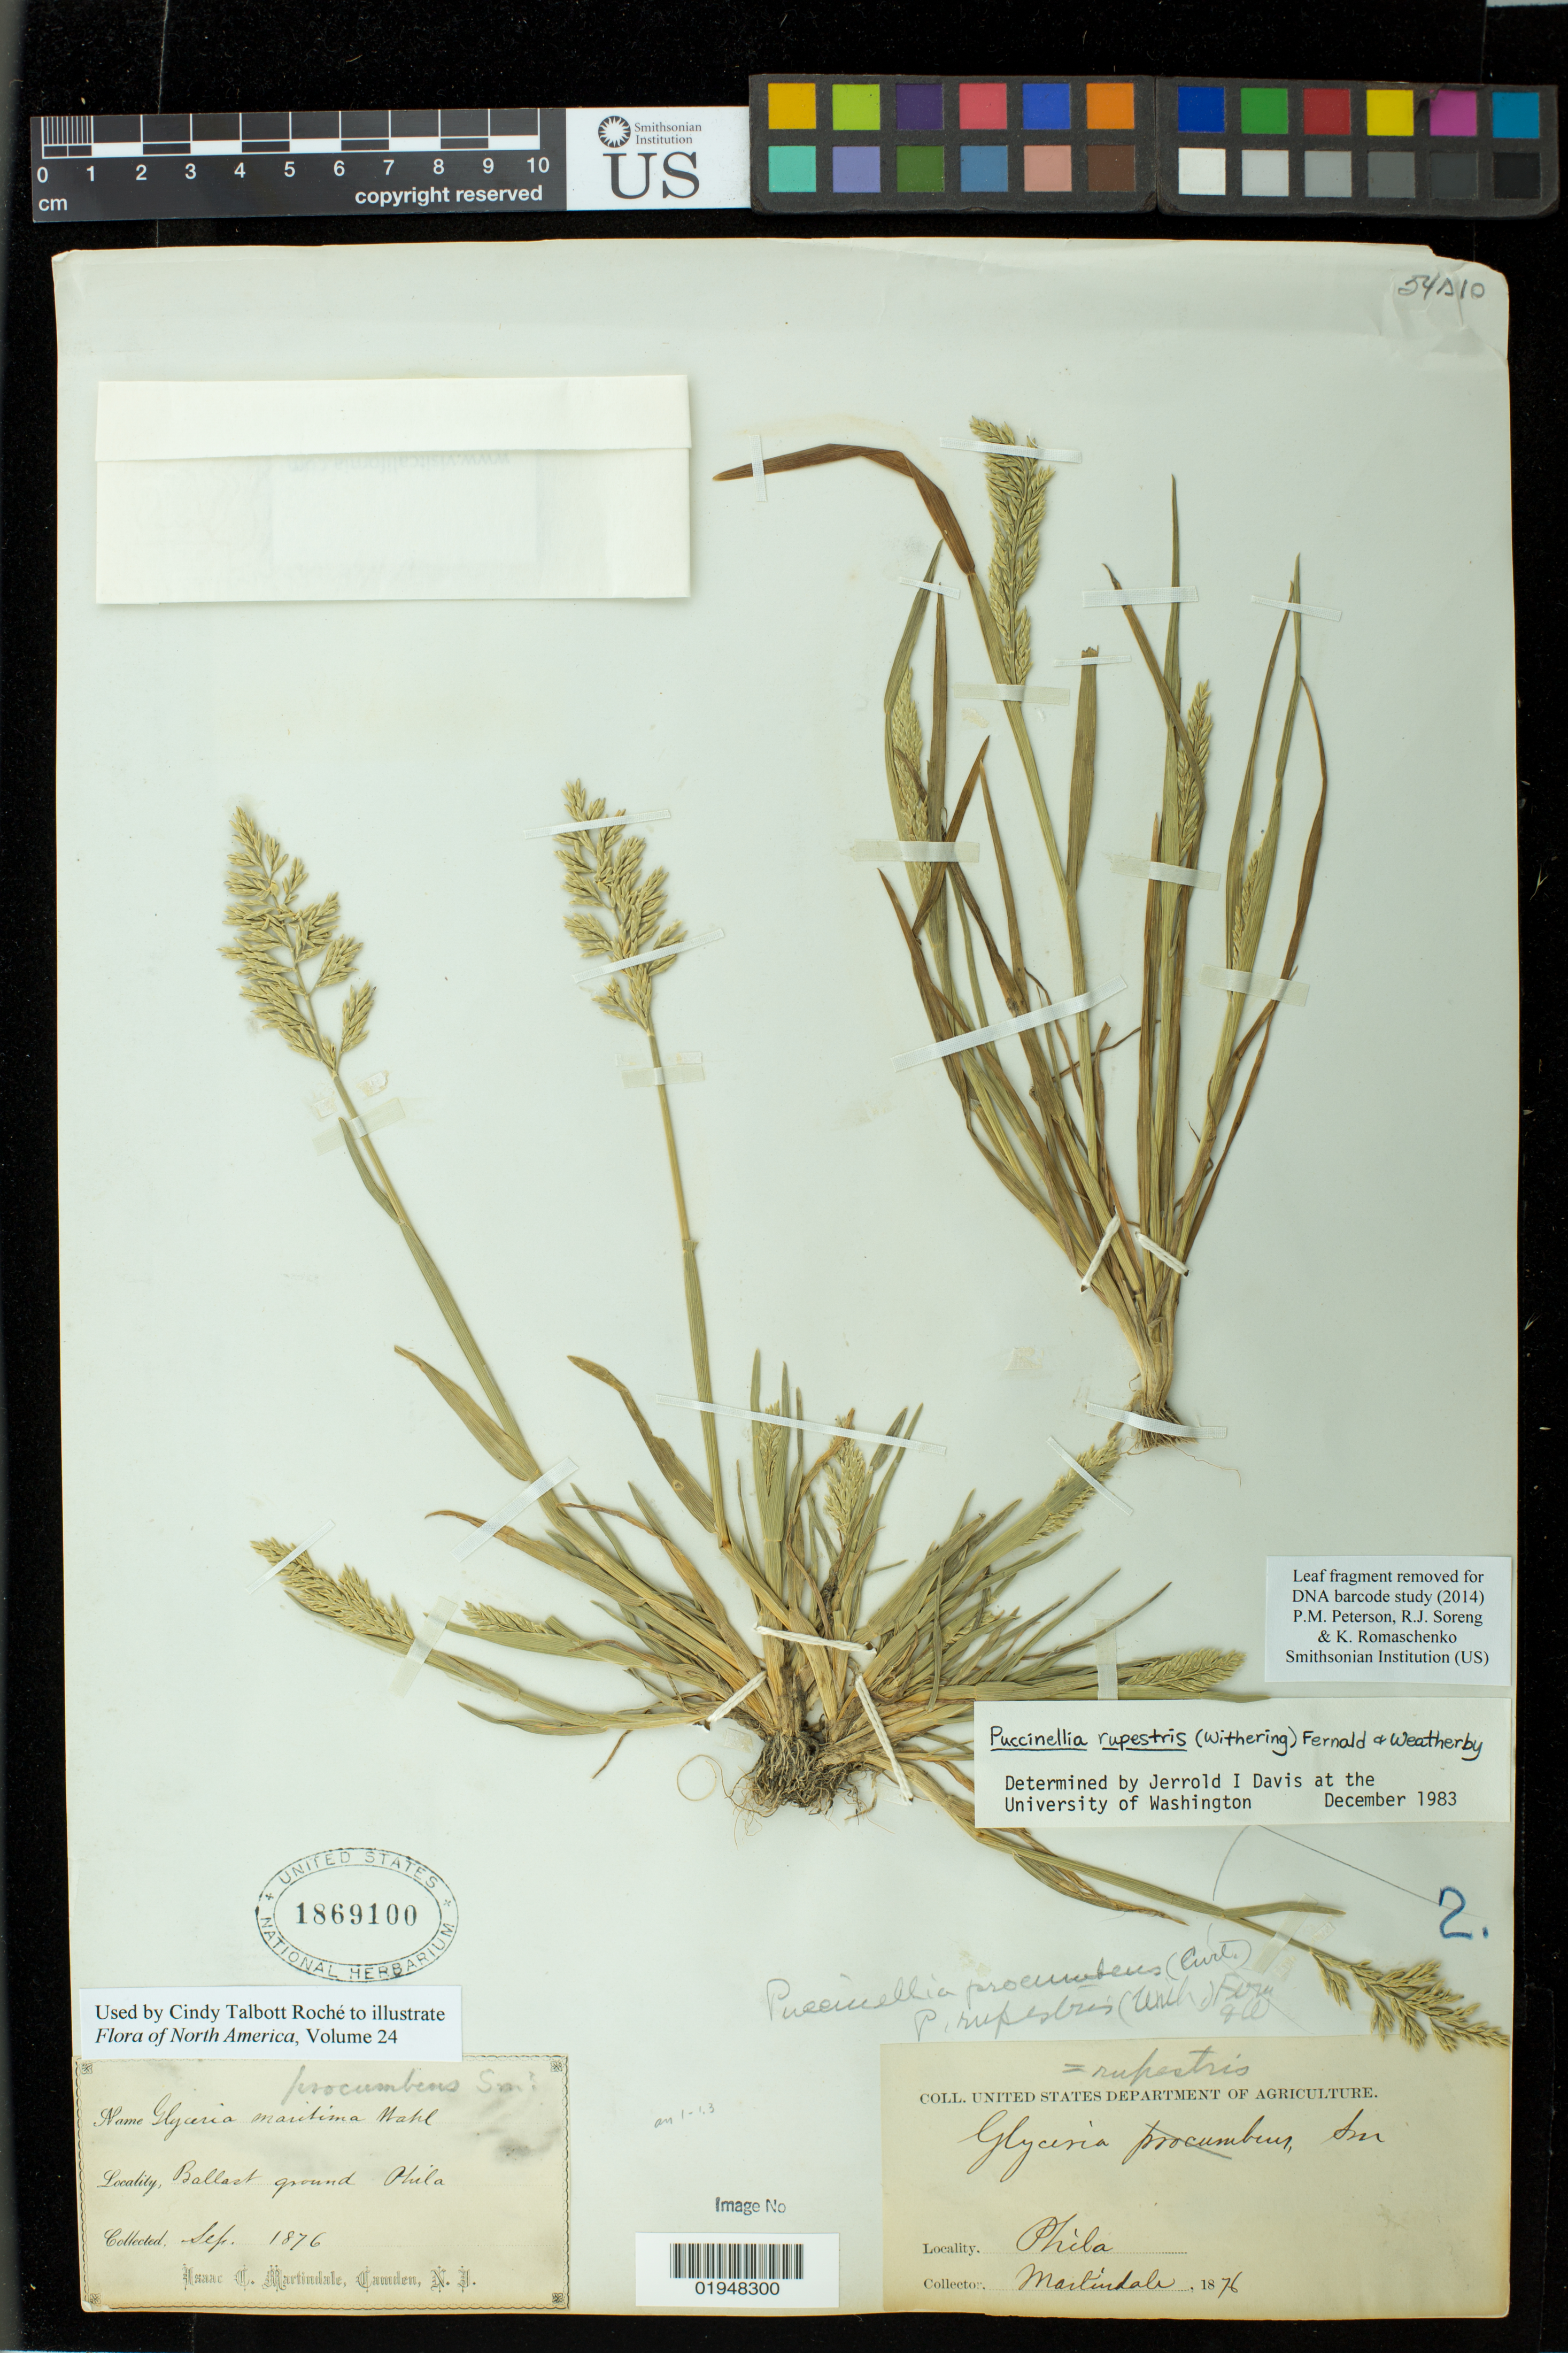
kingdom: Plantae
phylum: Tracheophyta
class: Liliopsida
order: Poales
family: Poaceae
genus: Puccinellia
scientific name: Puccinellia rupestris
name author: (With.) Fernald & Weath.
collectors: I. C. Martindale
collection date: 1876-09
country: United States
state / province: Pennsylvania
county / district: Philadelphia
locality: Ballast ground Phila [Philadelphia]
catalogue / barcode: US 1869100